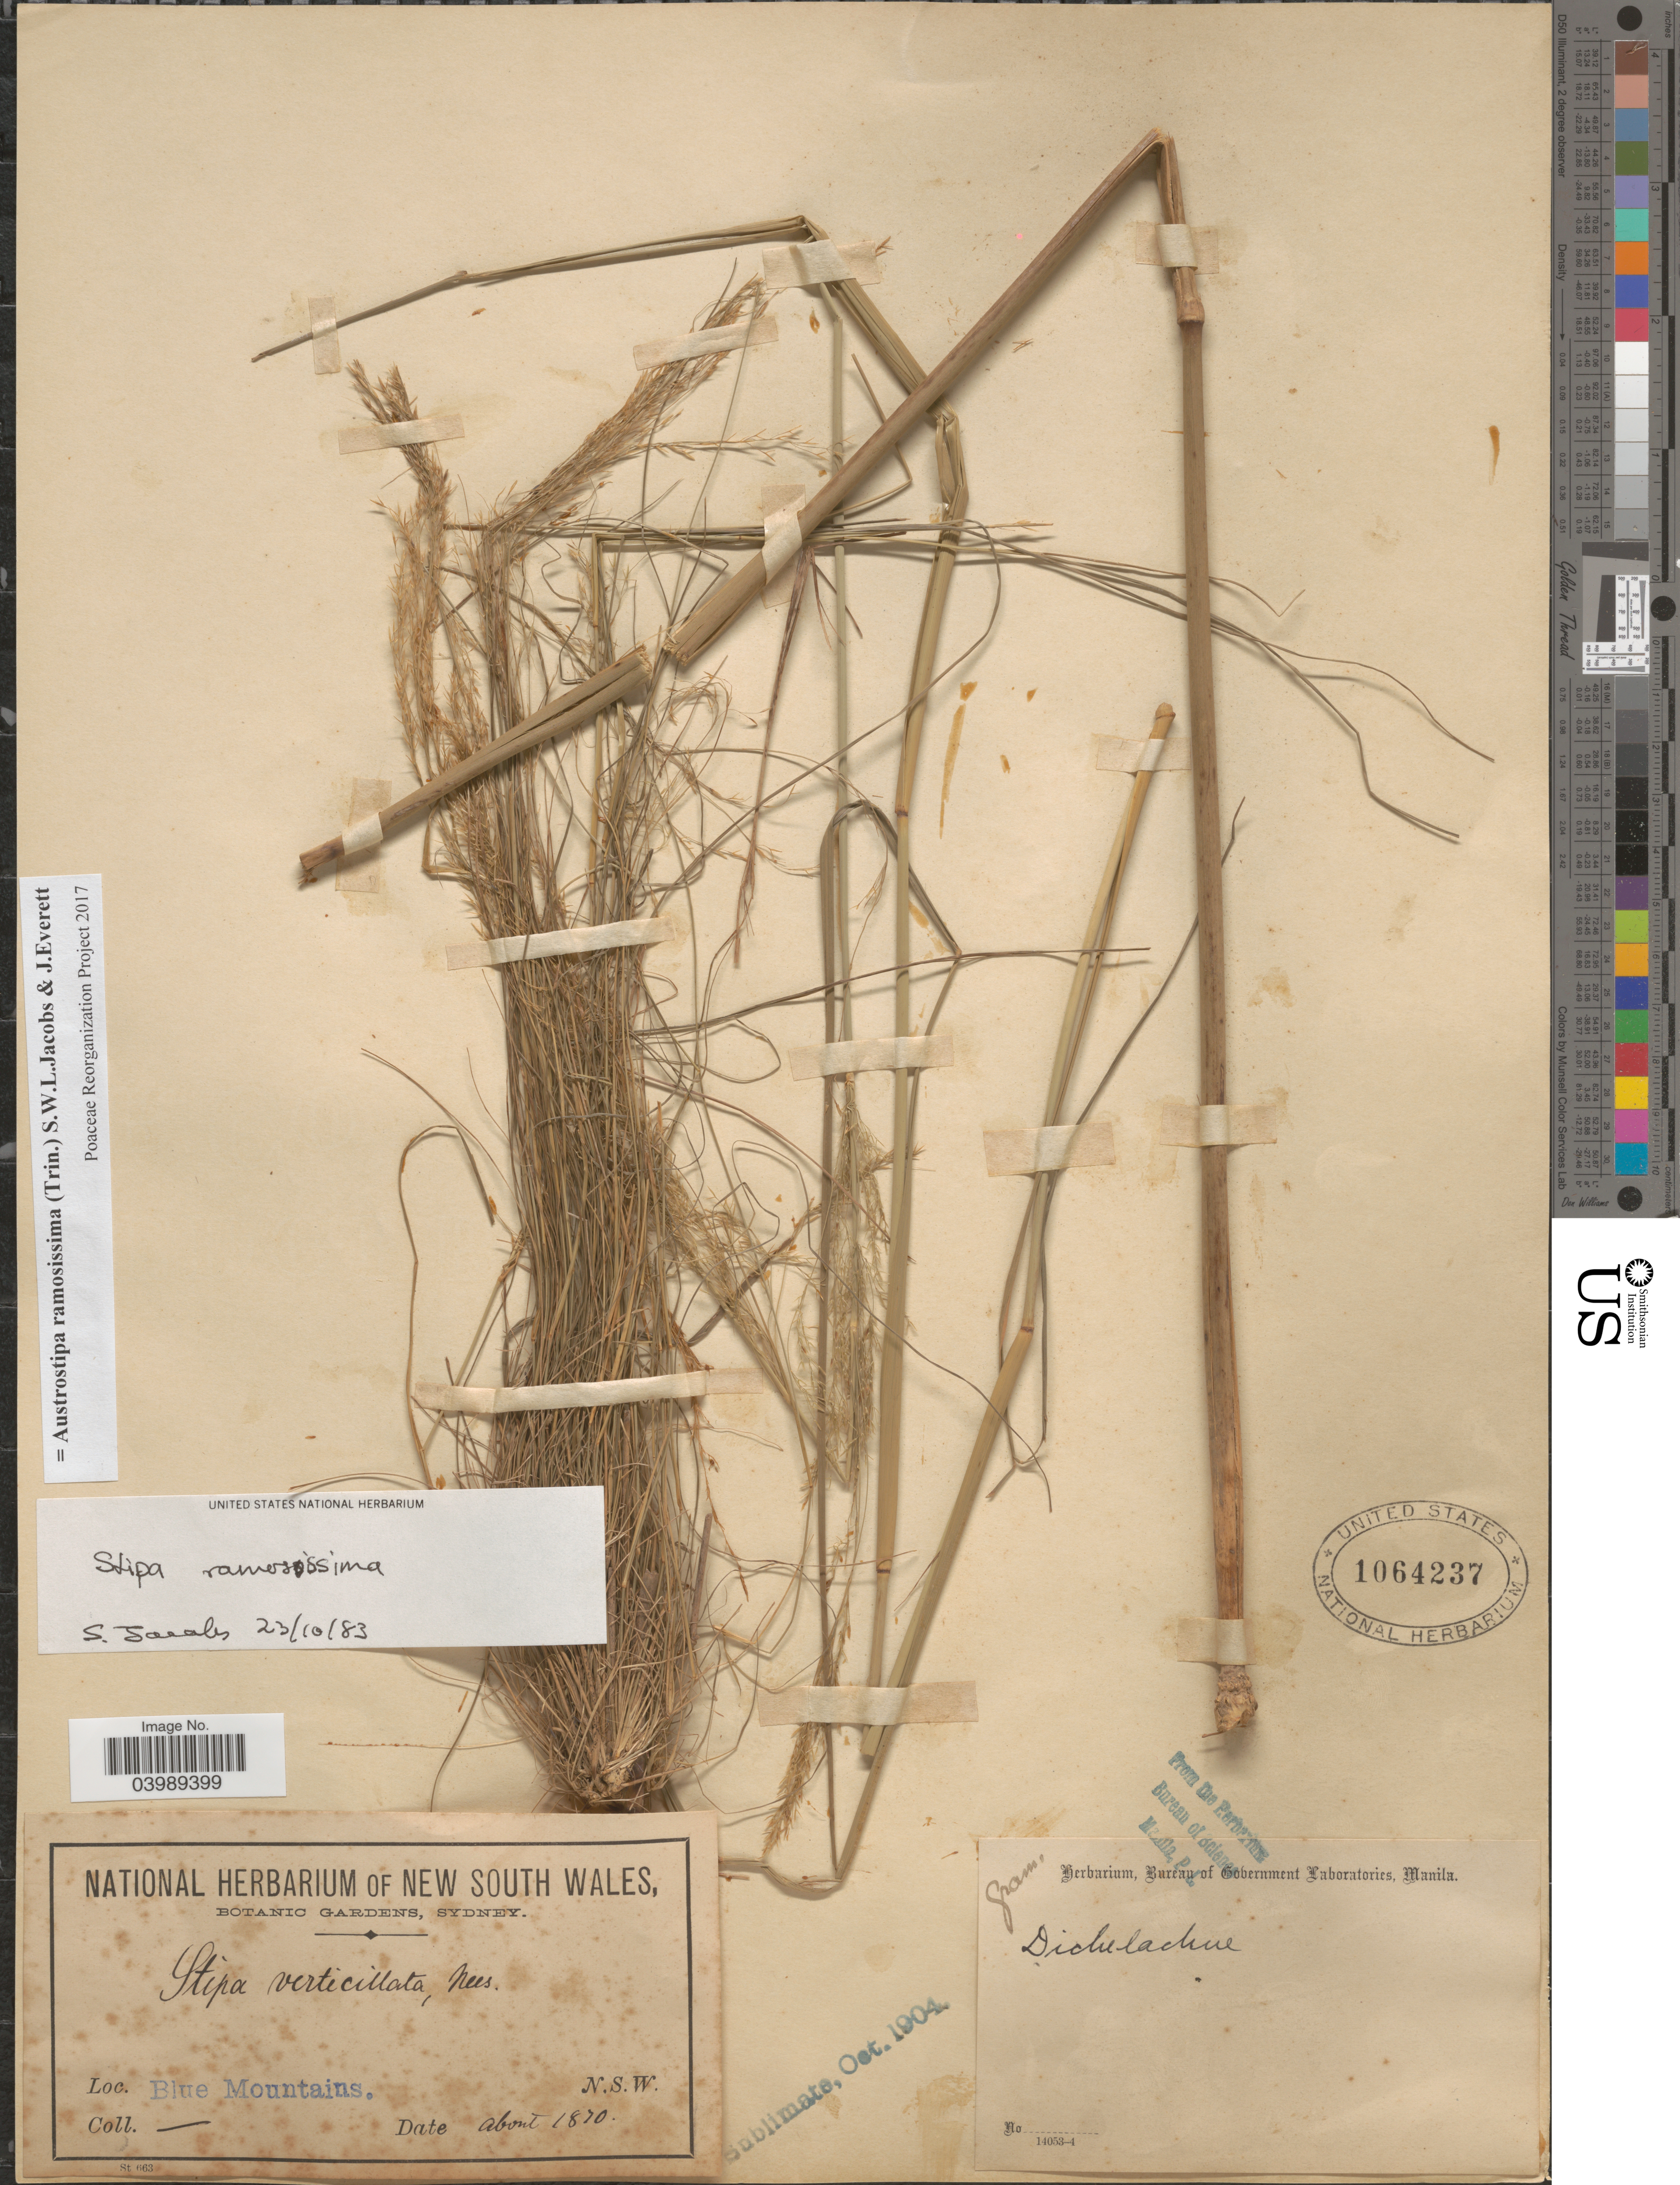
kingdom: Plantae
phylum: Tracheophyta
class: Liliopsida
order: Poales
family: Poaceae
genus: Austrostipa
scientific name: Austrostipa ramosissima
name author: (Trin.) S.W.L. Jacobs & J. Everett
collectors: ex herb. of New South Wales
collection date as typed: about 1870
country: Australia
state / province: New South Wales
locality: Blue Mountains.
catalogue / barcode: US 1064237